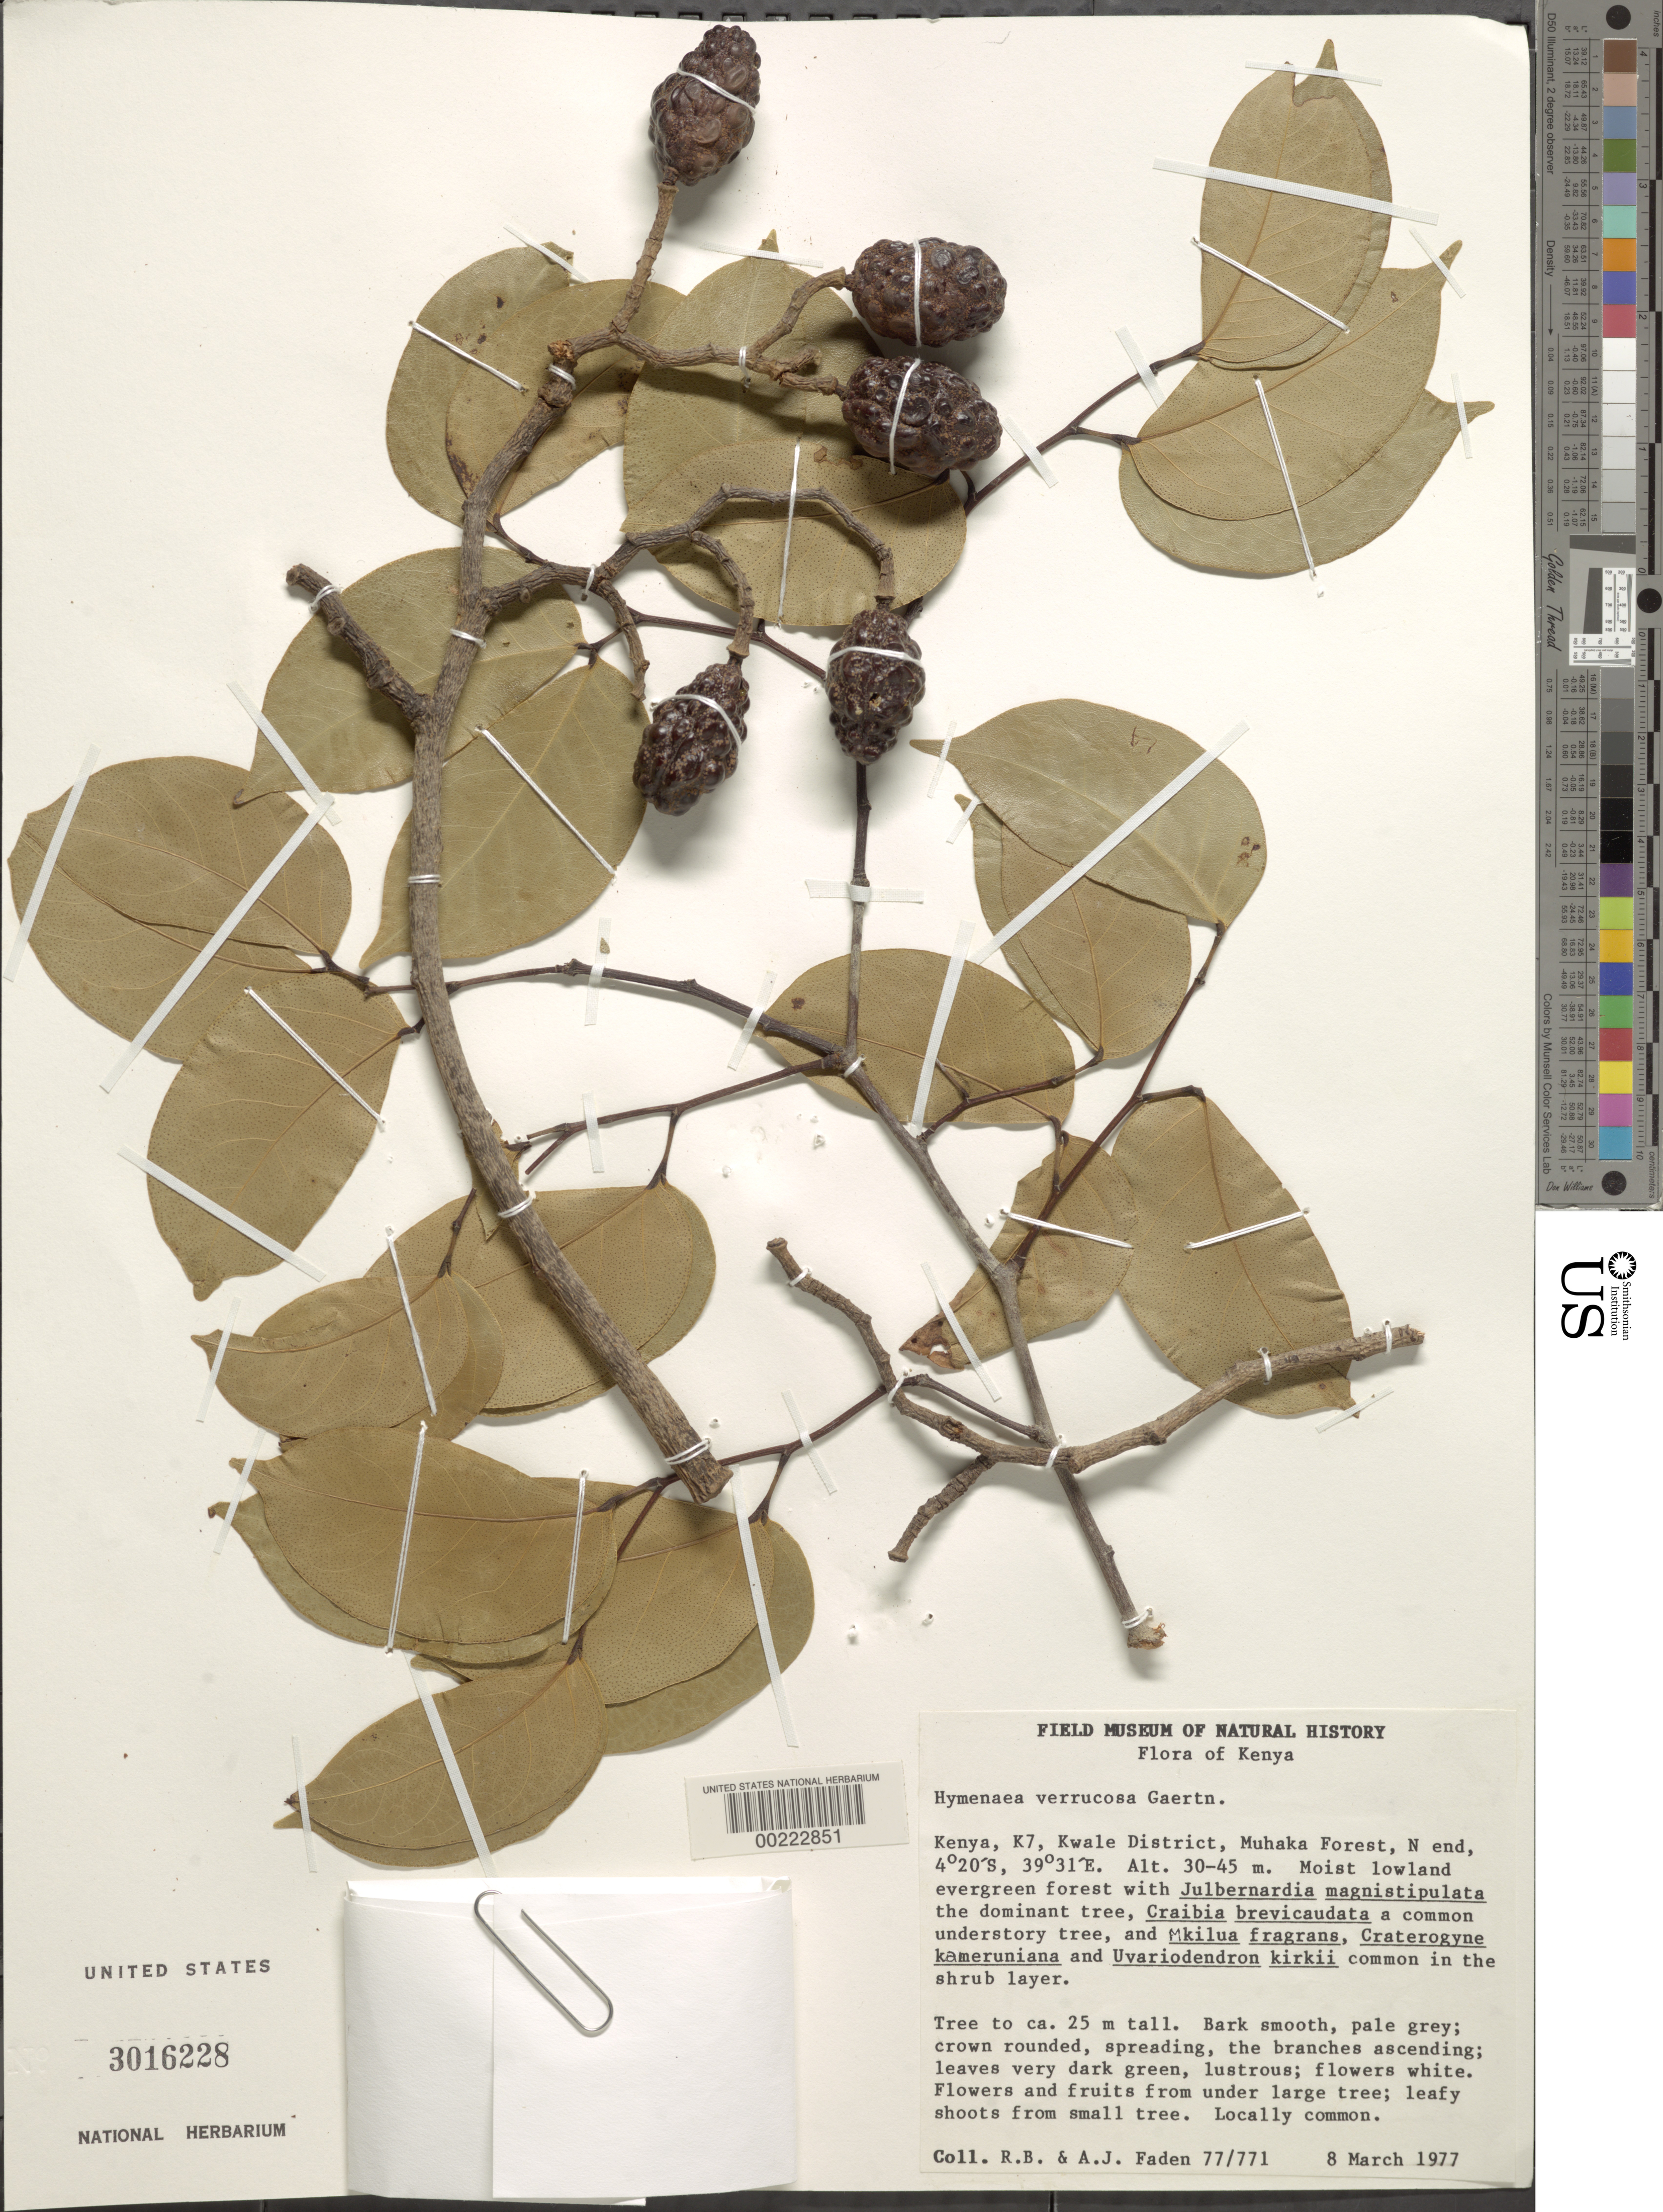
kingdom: Plantae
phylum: Tracheophyta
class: Magnoliopsida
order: Fabales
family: Fabaceae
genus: Hymenaea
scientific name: Hymenaea verrucosa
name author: Gaertn.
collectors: R. B. Faden & A. J. Faden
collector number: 77/771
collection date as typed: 08 Mar 1977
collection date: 1977-03-08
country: Kenya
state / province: Kwale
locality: Muhaka forest, n end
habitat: Moist lowland evergreen forest...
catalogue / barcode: US 3016228